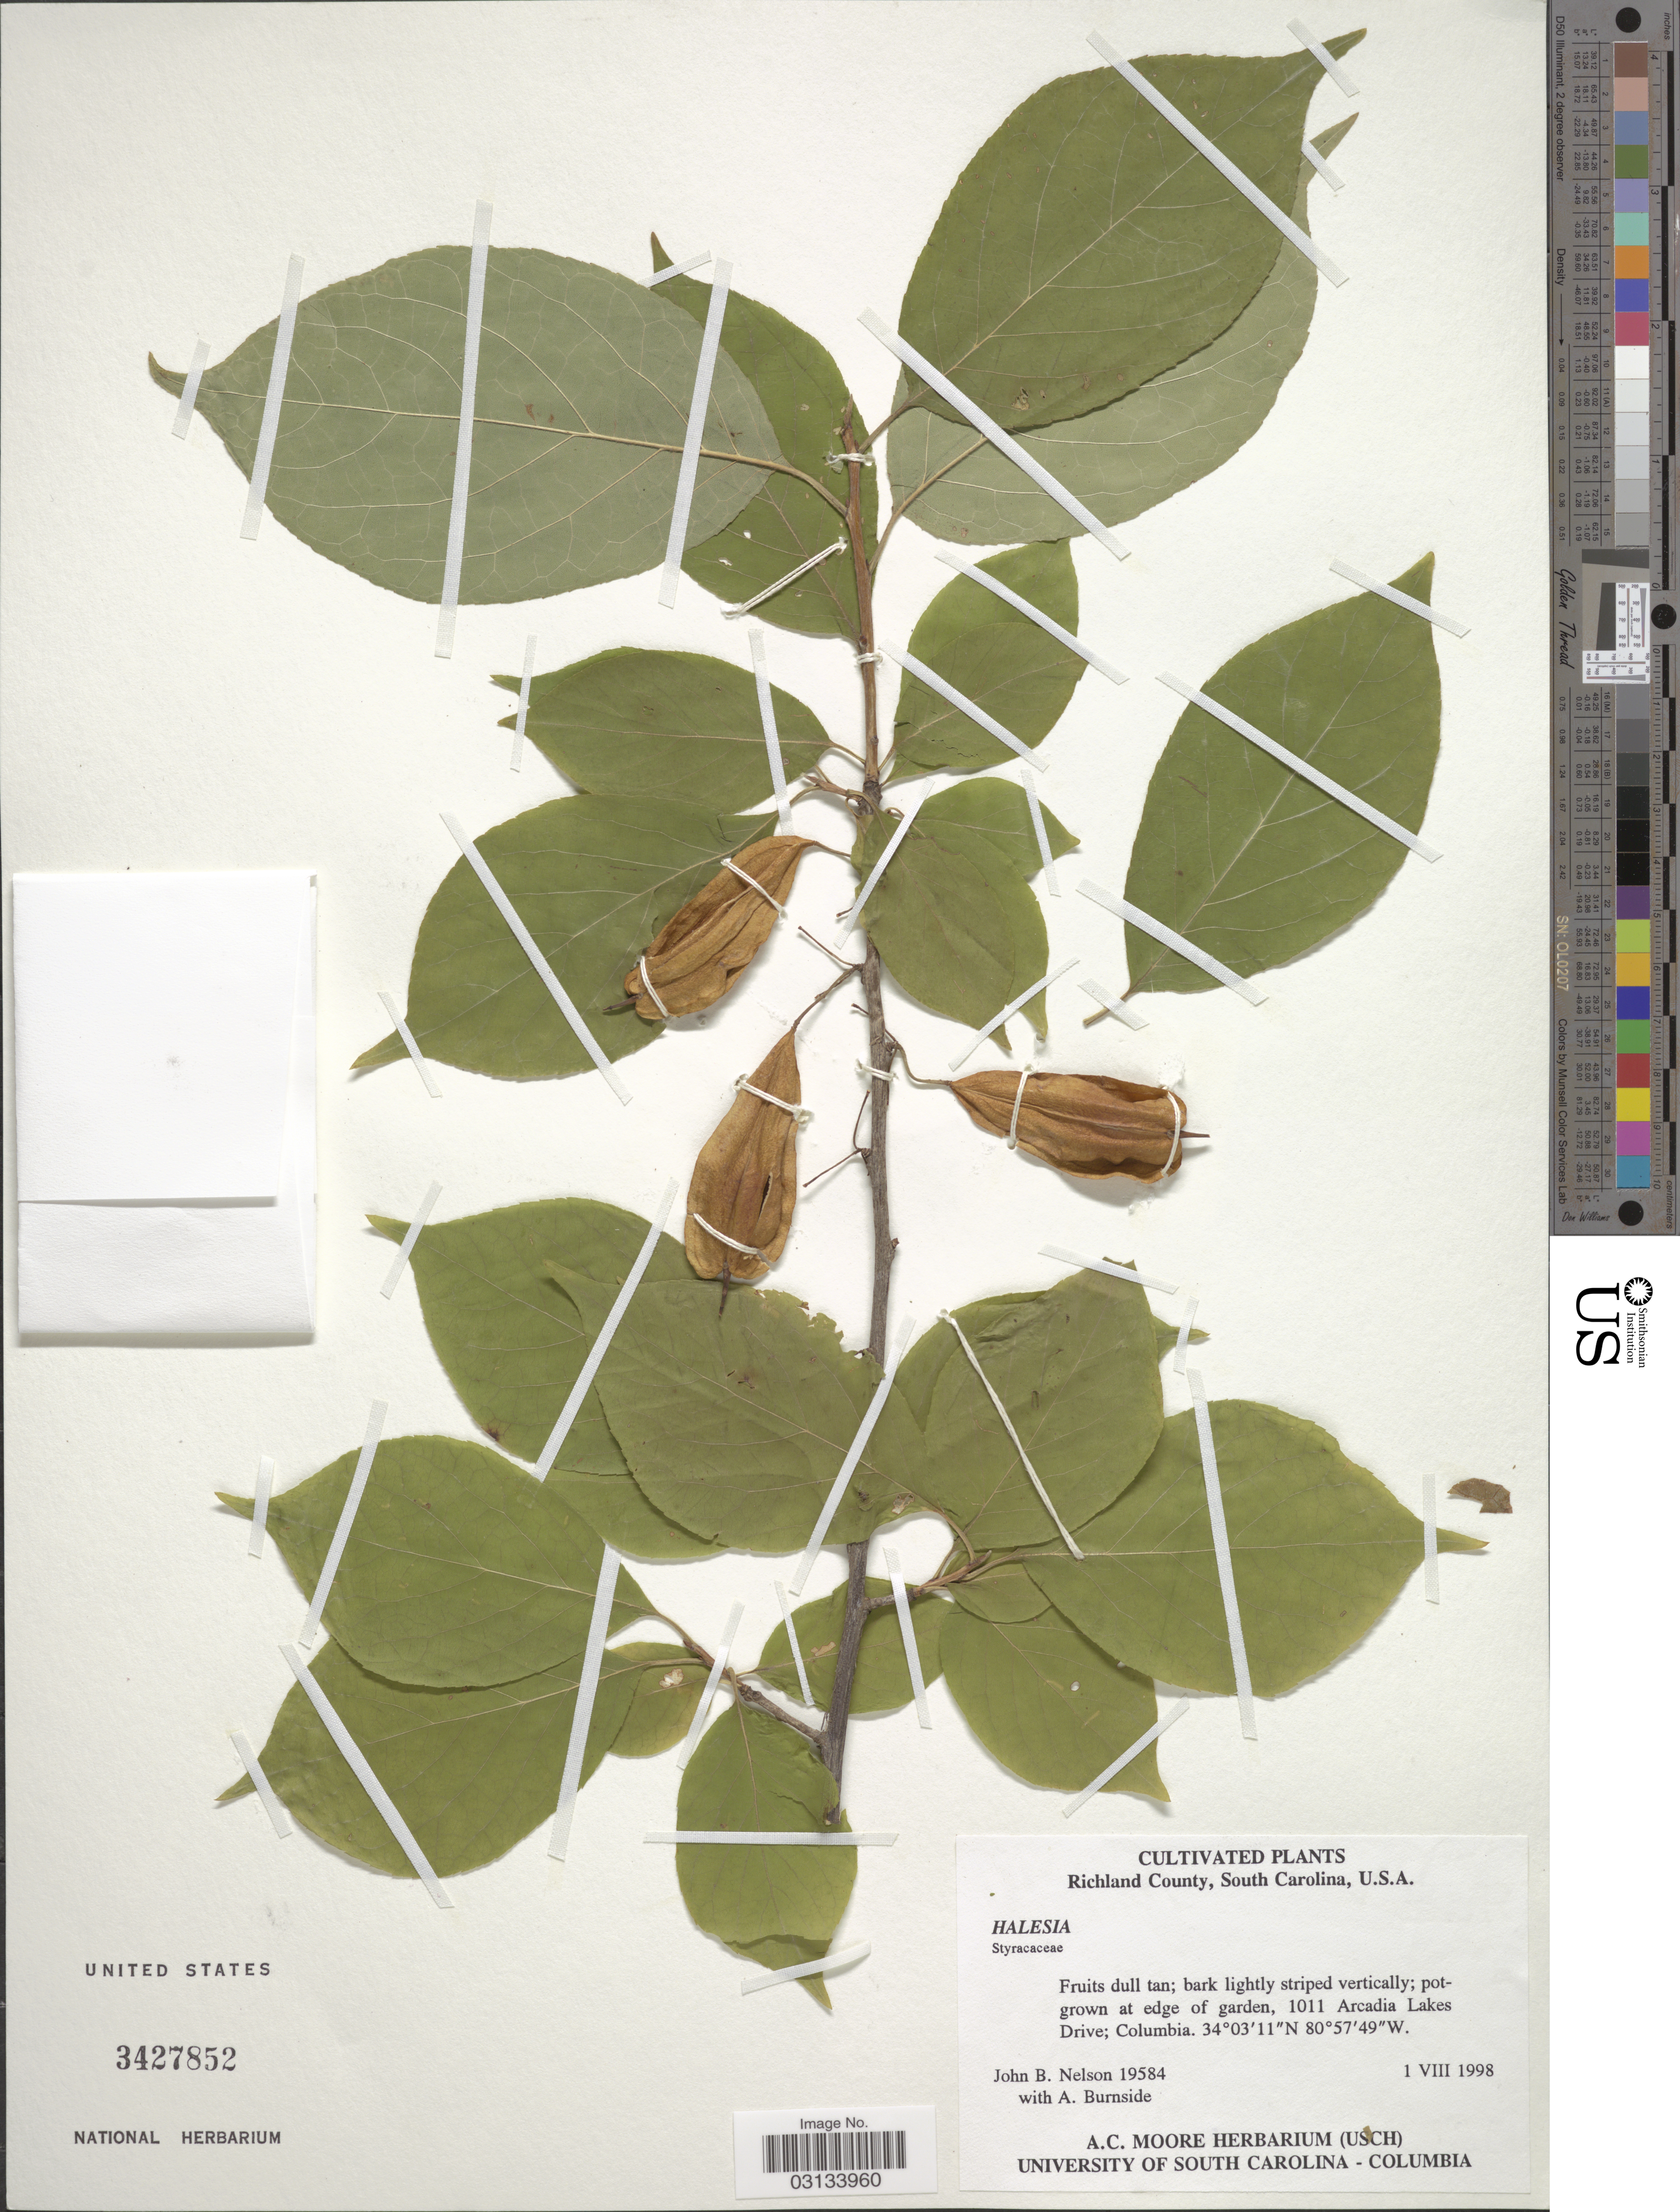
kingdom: Plantae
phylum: Tracheophyta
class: Magnoliopsida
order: Ericales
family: Styracaceae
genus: Halesia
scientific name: Halesia sp.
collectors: J. Nelson & A. Burnside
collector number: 19584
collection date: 1998-08-01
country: United States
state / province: South Carolina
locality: Richland County, U.S.A. Edge of garden, 1011 Arcadia Lakes Drive; Columbia.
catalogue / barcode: US 3427852